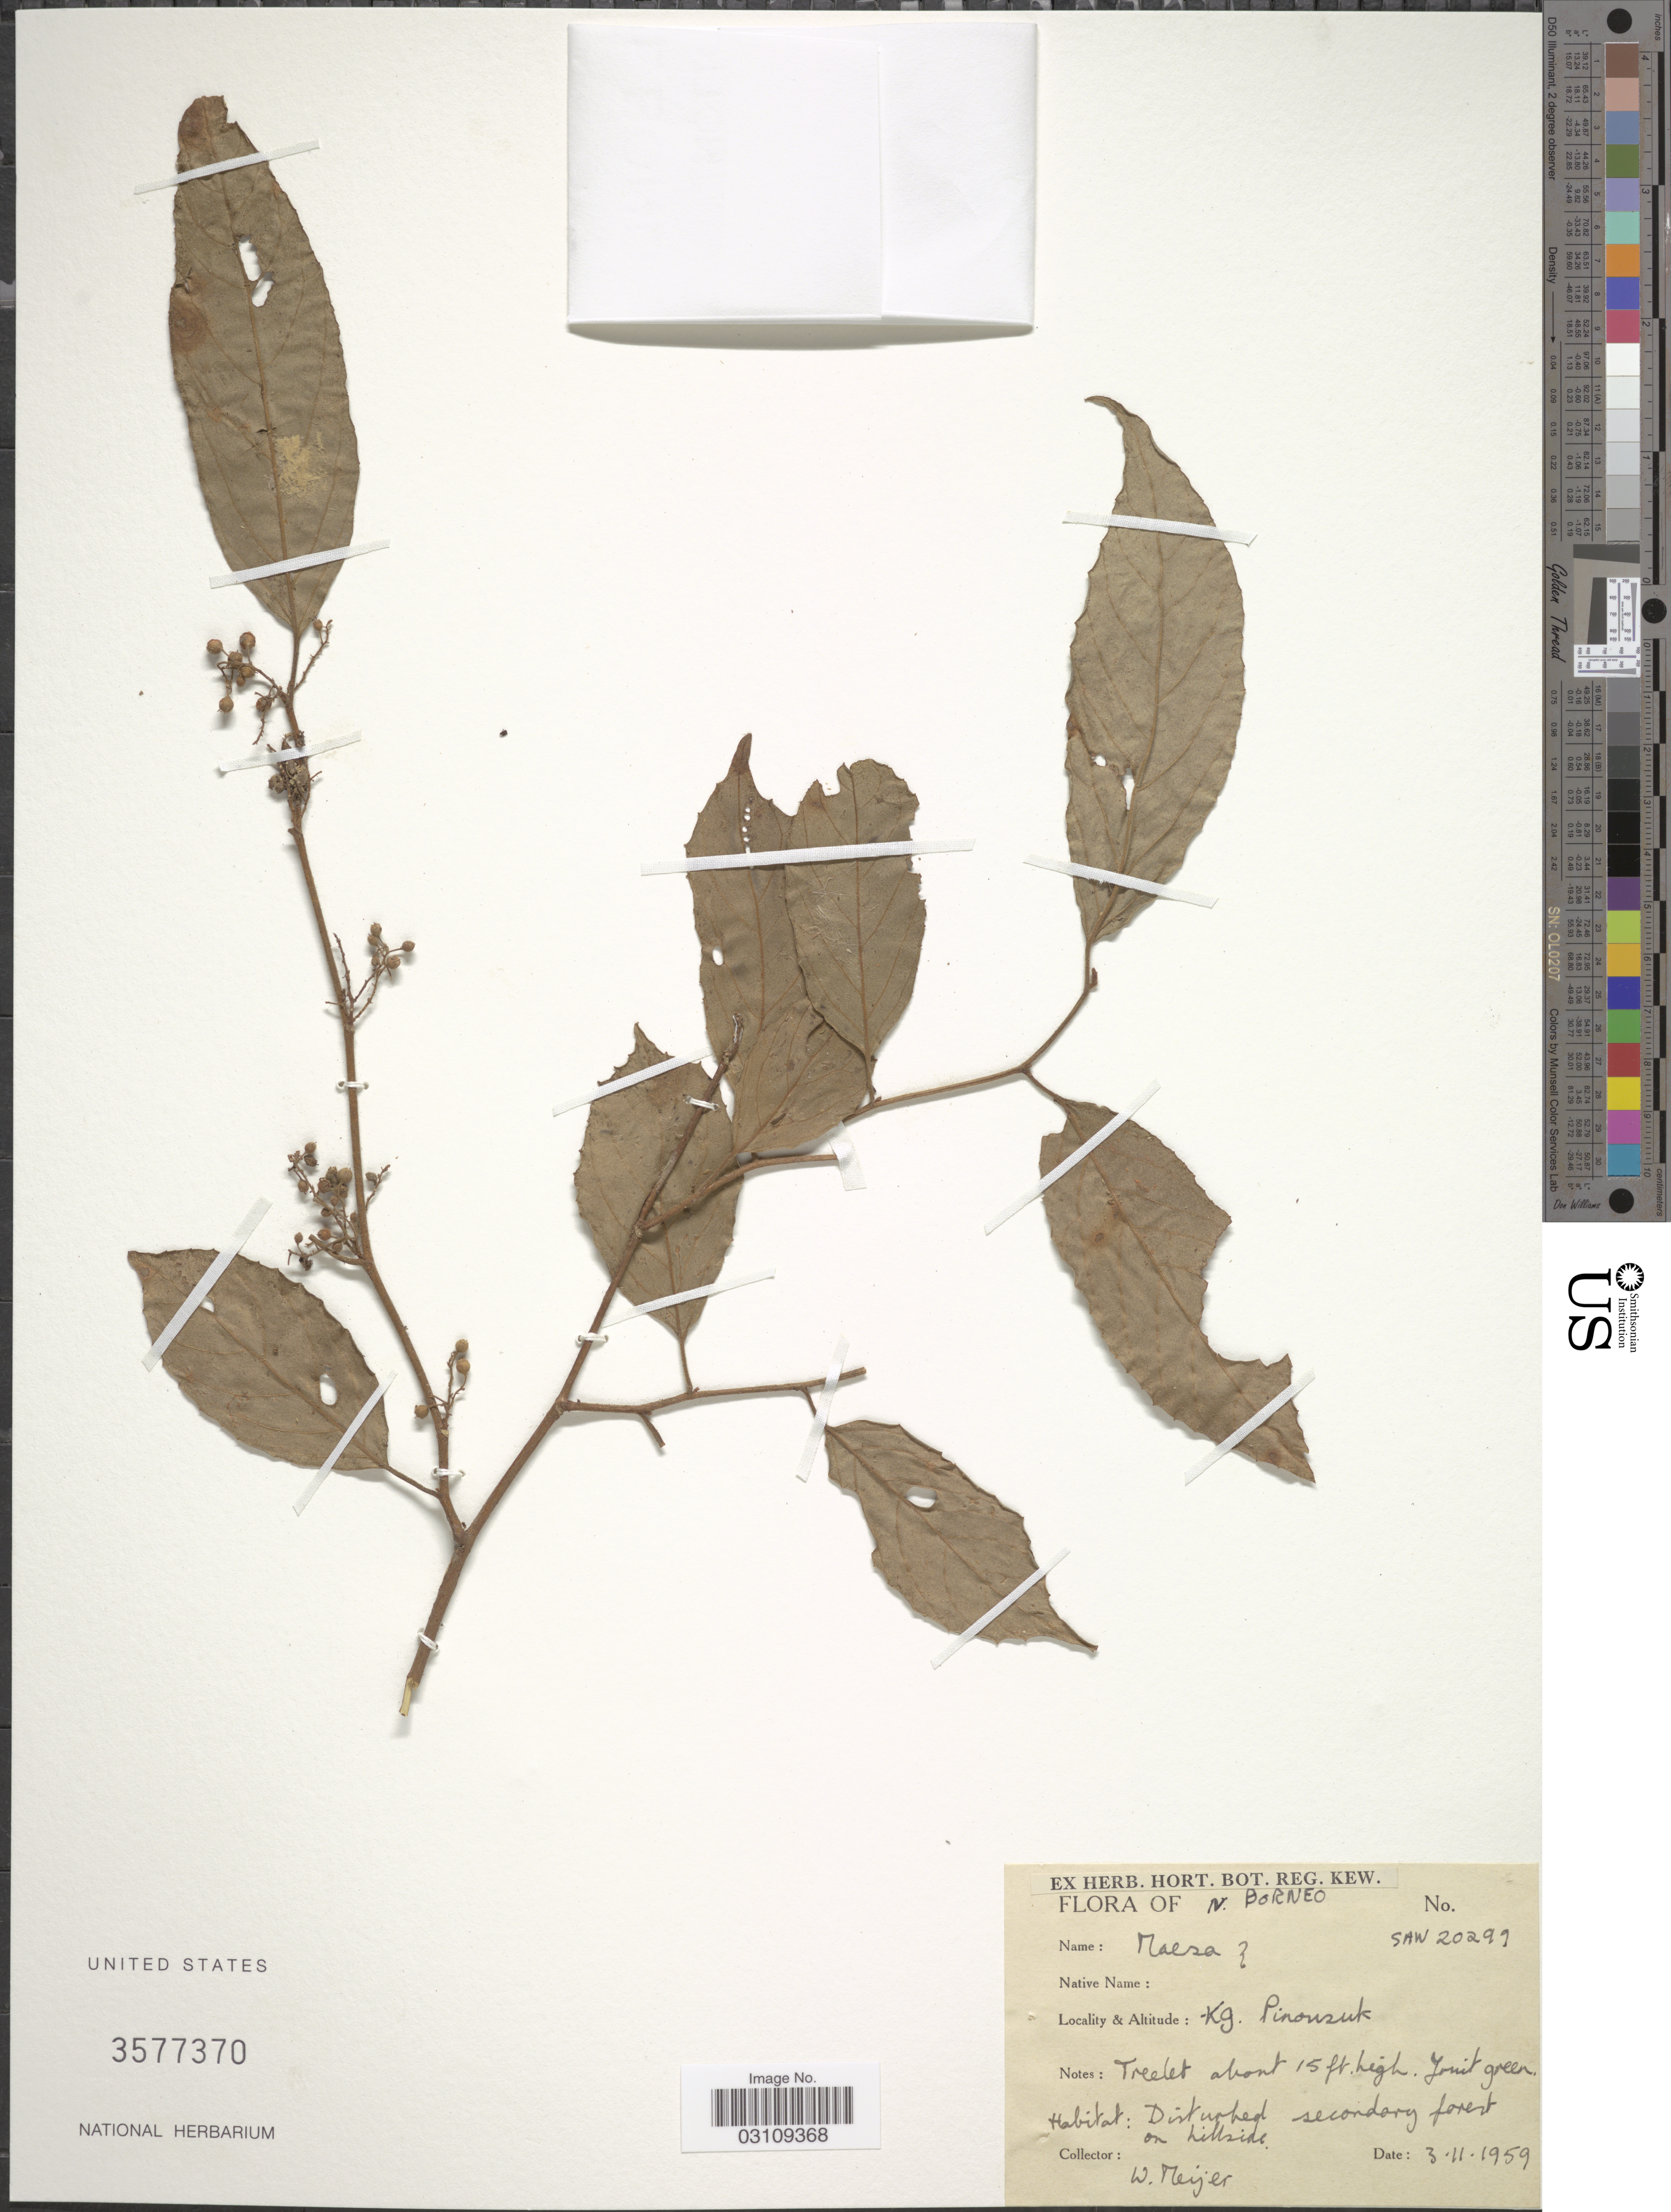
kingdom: Plantae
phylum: Tracheophyta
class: Magnoliopsida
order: Ericales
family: Primulaceae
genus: Maesa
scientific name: Maesa sp.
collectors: W. Meijer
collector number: SAN 20299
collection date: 1959-11-03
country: Malaysia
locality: N. Borneo. Kg. Pinousuk.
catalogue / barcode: US 3577370